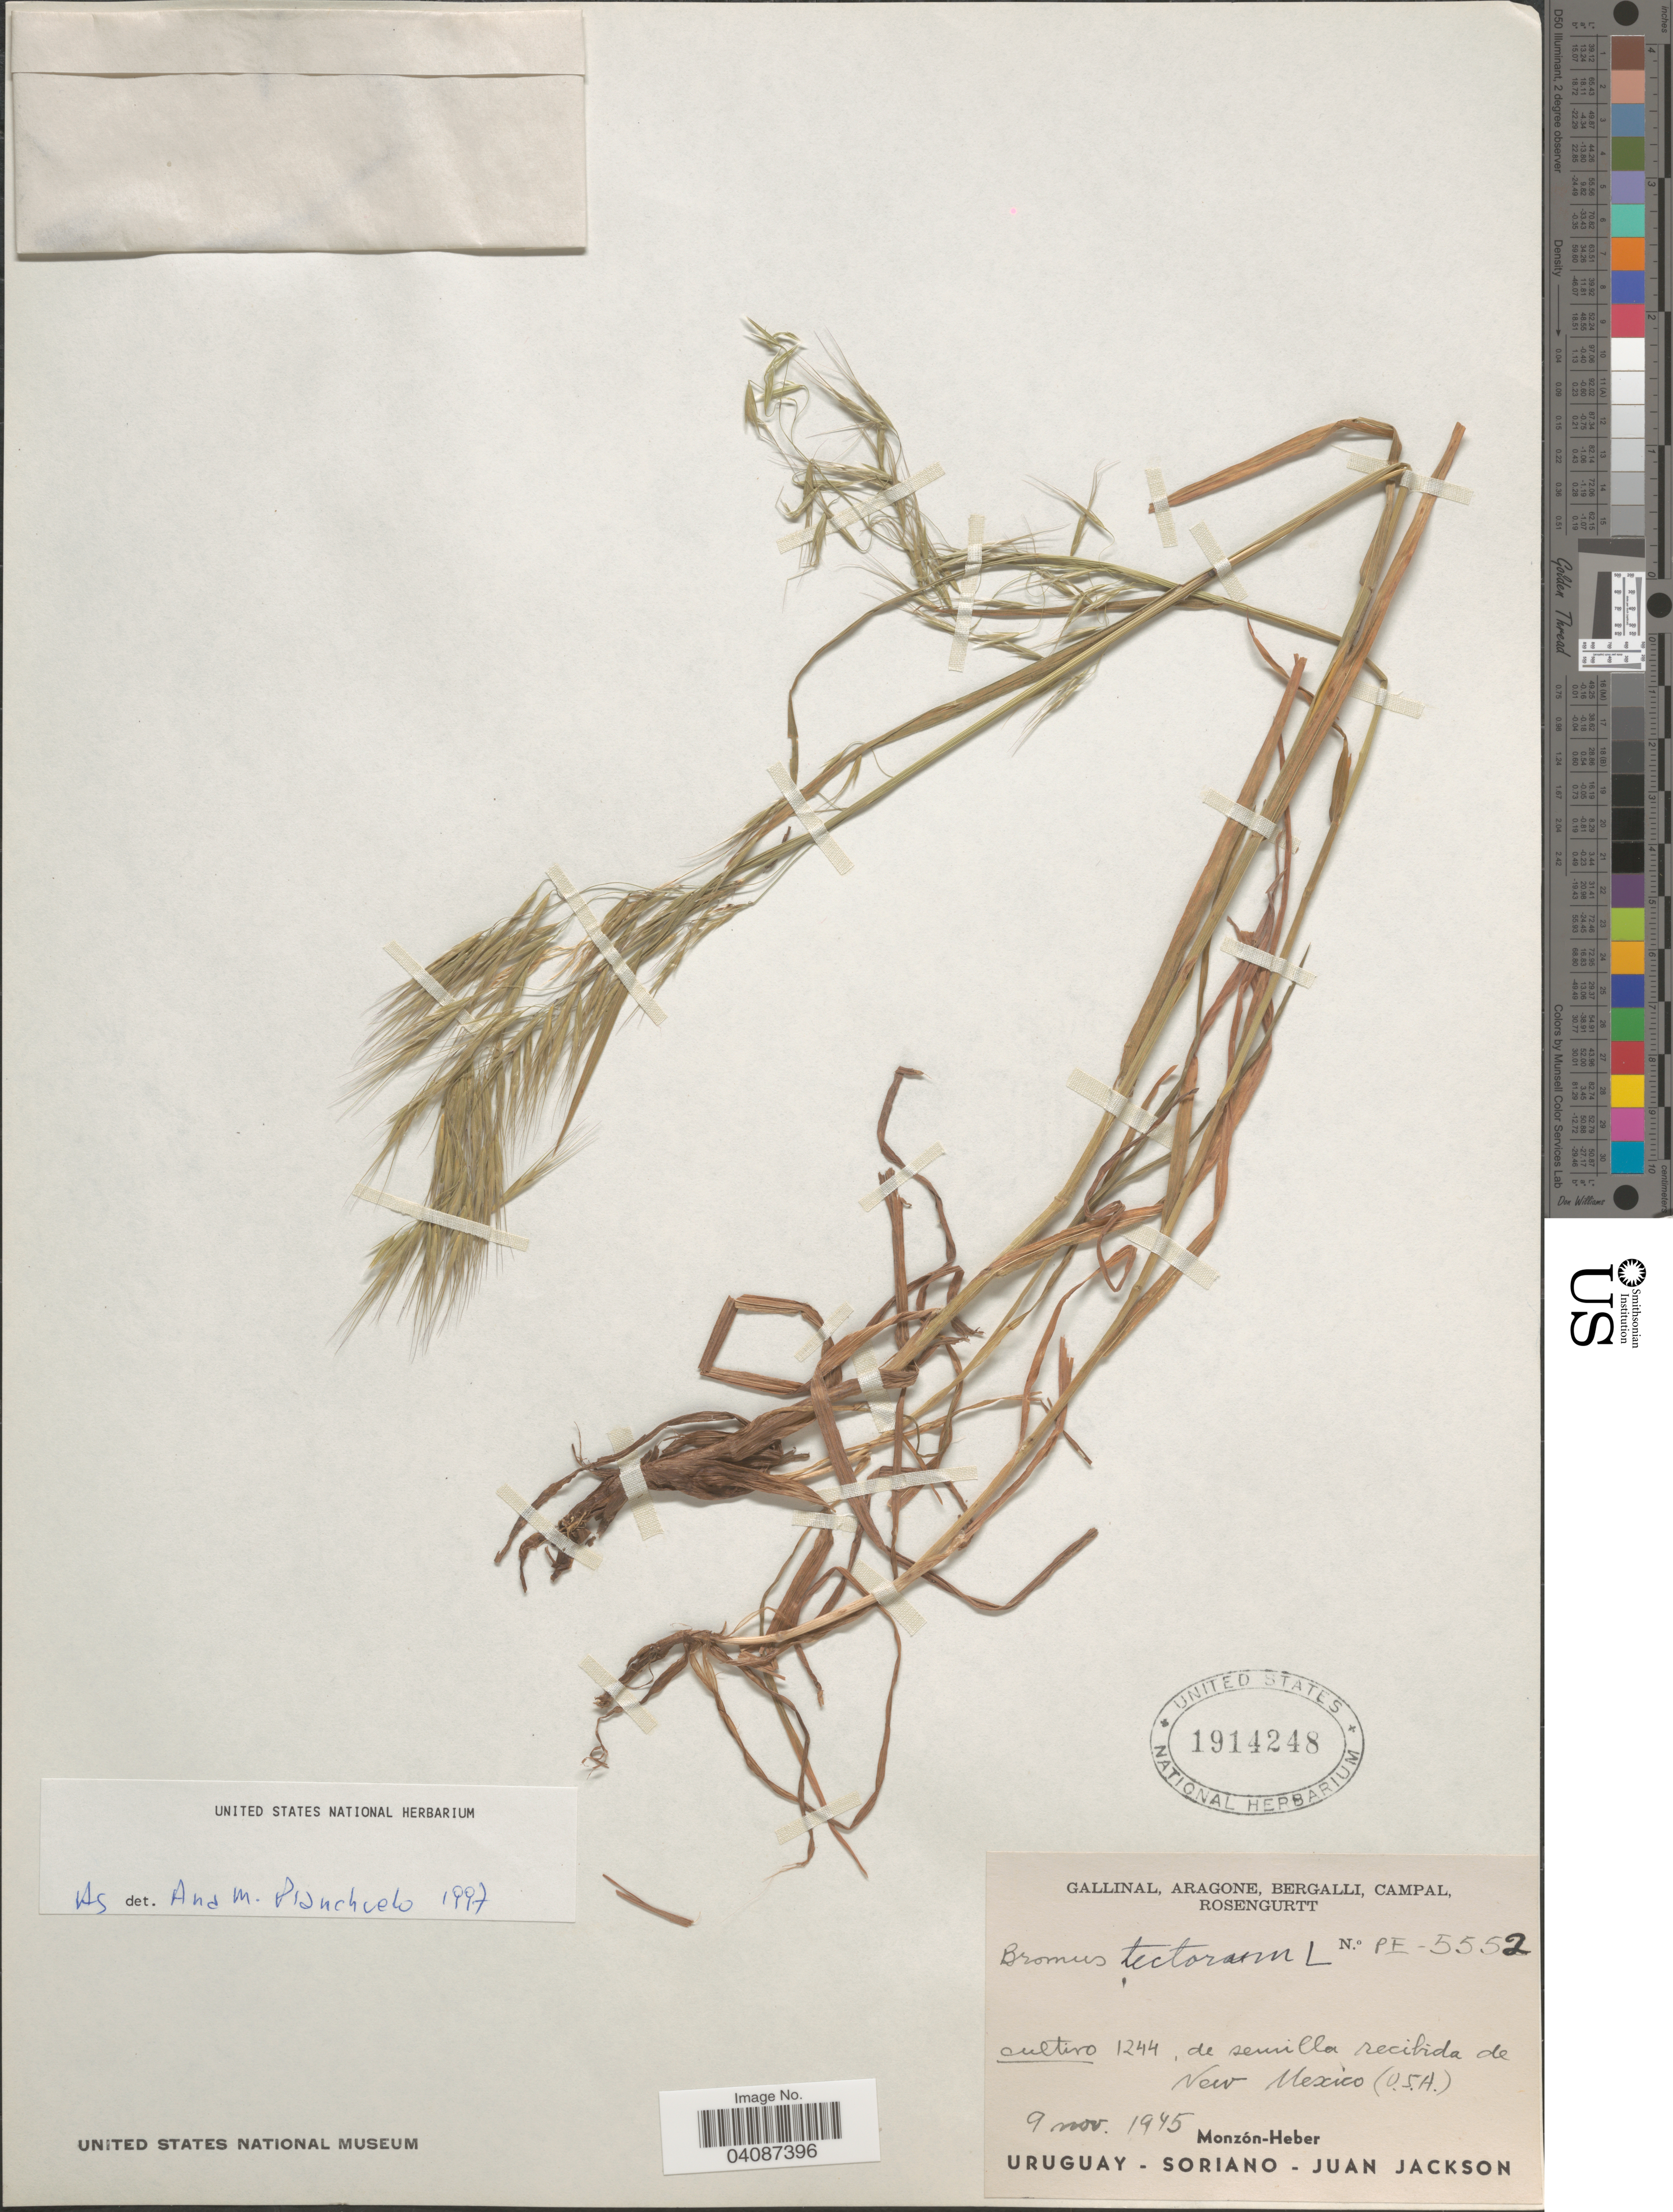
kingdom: Plantae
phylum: Tracheophyta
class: Liliopsida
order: Poales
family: Poaceae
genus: Bromus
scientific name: Bromus tectorum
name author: L.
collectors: -. Gallinal, -- Aragone, -- Bergalli, -- Campal & Rosengurtt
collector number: PE-5552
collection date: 1945-11-09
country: United States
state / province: New Mexico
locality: Cultivo 1244, de semilla recibida de New Mexico (U.S.A.)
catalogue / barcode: US 1914248